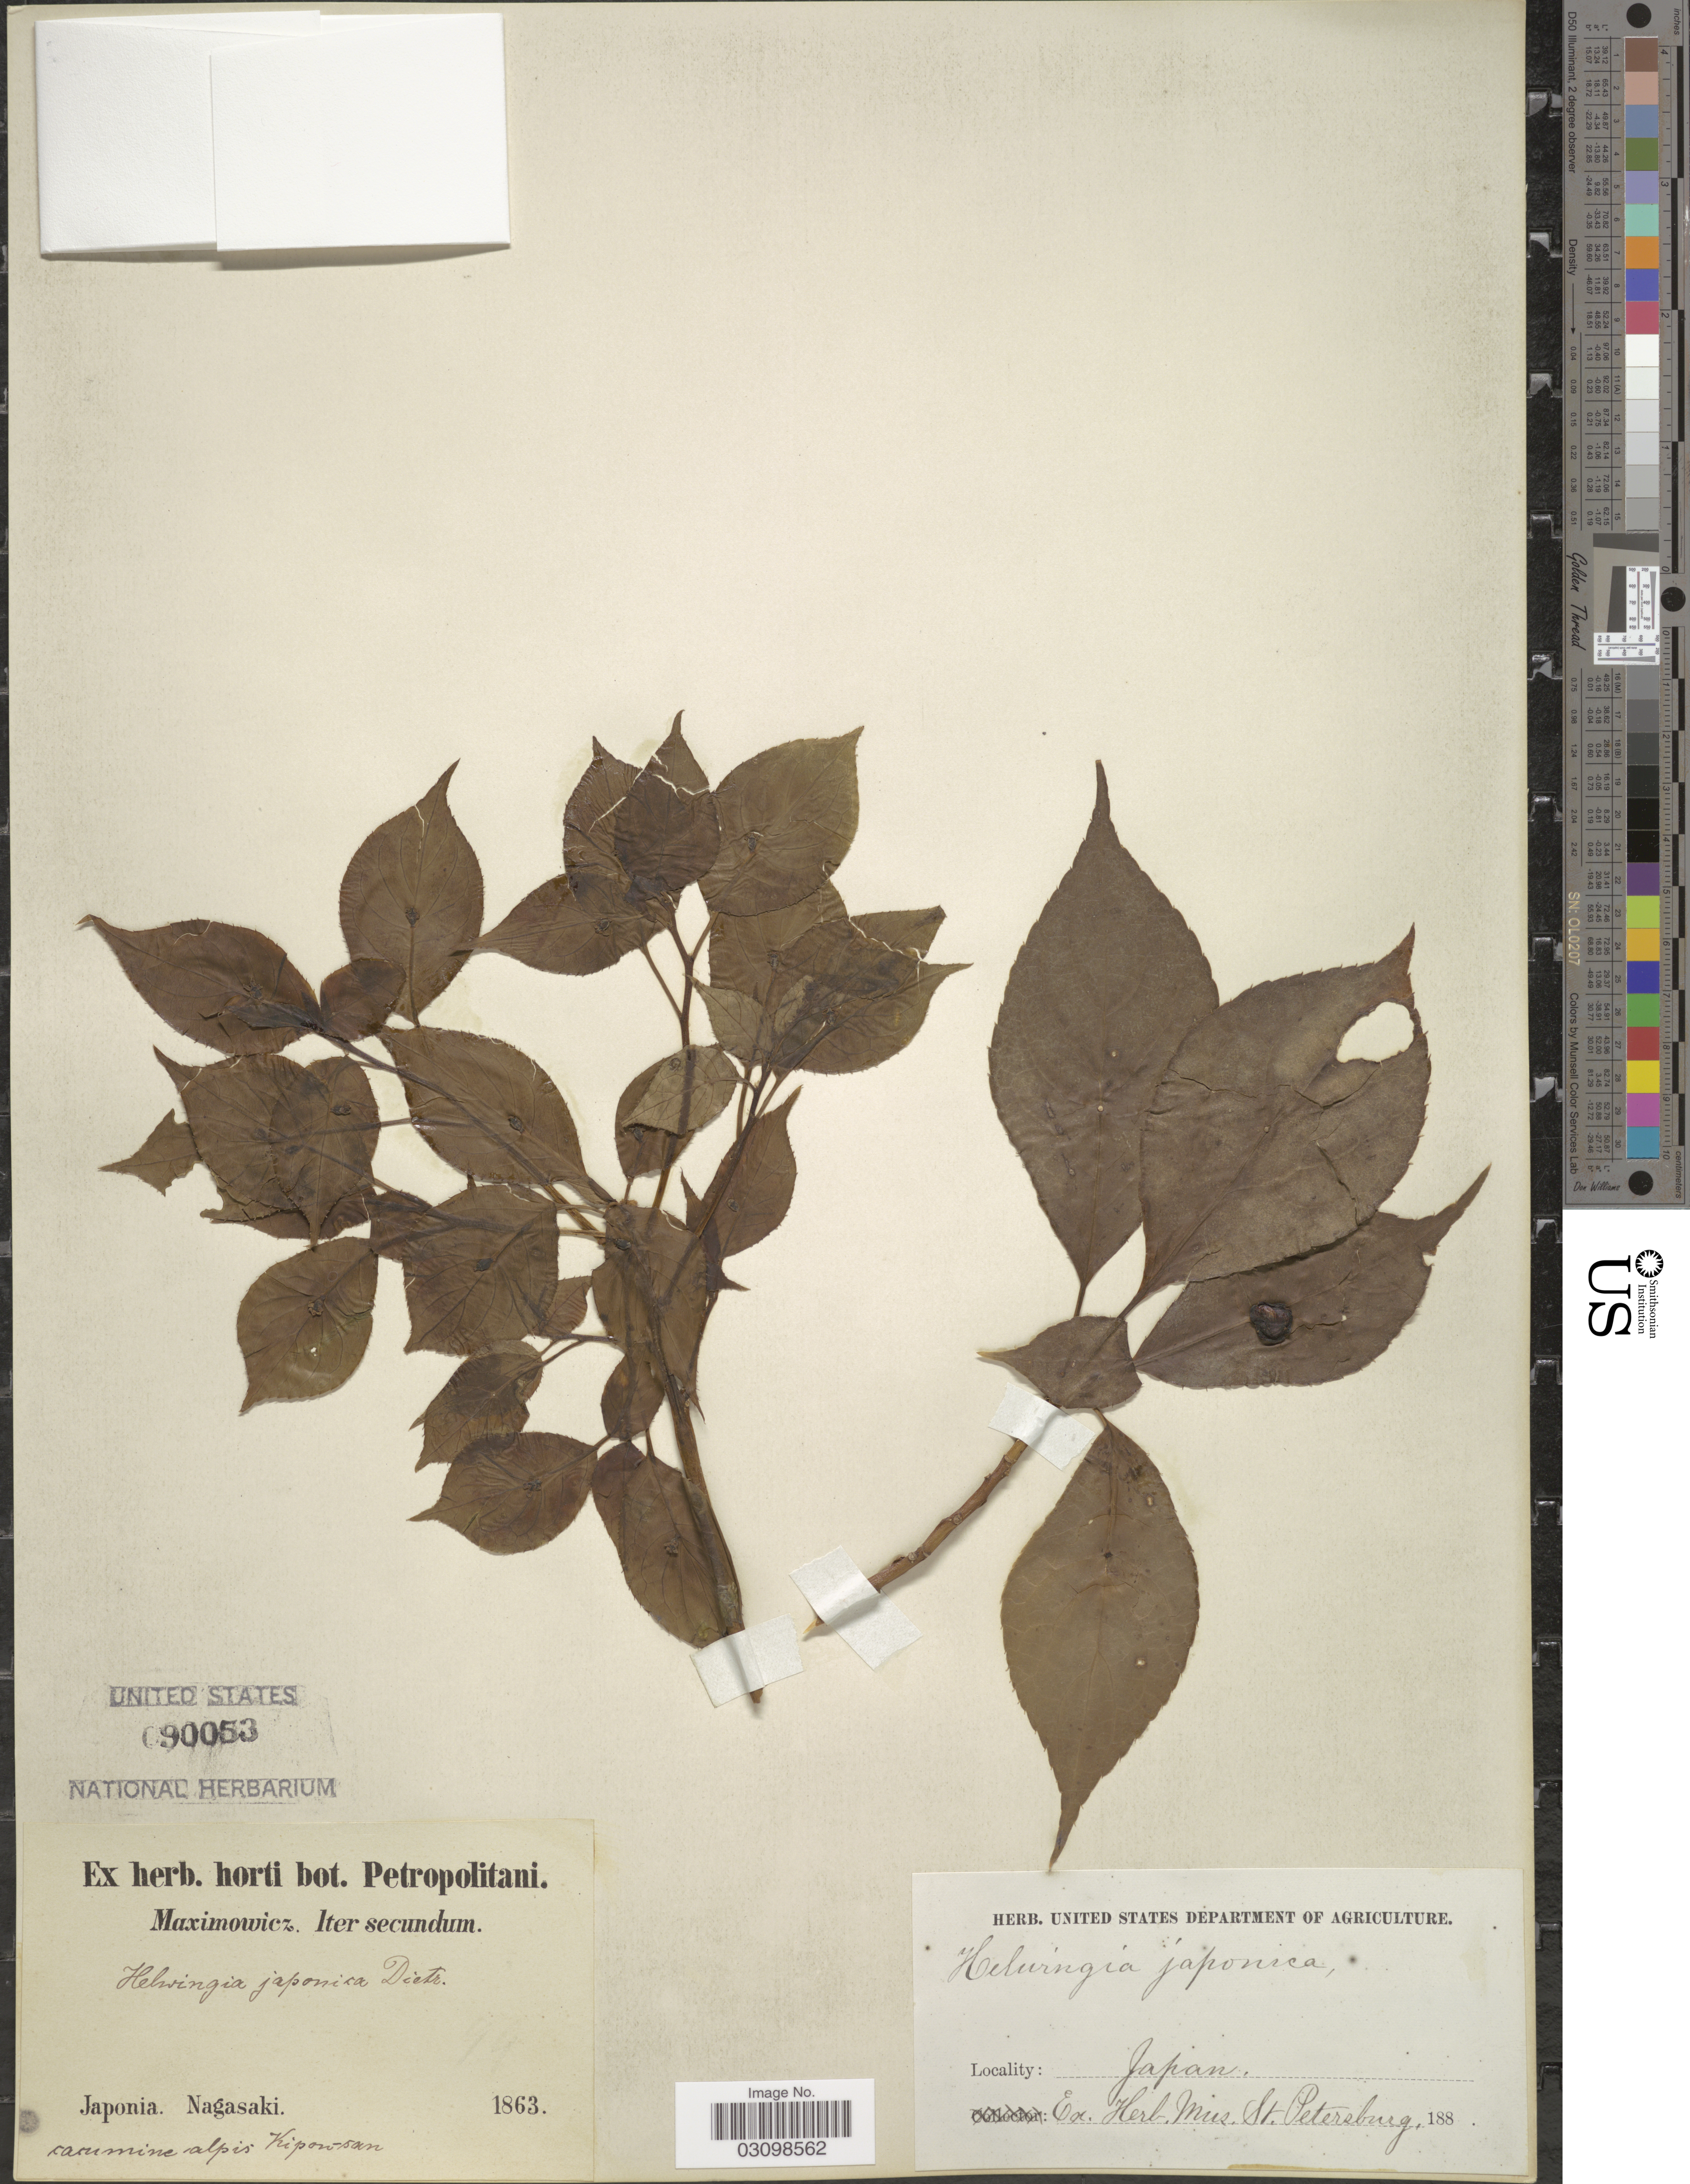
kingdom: Plantae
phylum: Tracheophyta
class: Magnoliopsida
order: Aquifoliales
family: Helwingiaceae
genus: Helwingia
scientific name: Helwingia japonica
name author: (Thunb.) Dietr.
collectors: Maximowicz, --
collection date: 1863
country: Japan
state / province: Nagasaki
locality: Cacumine alpis Kipowsan.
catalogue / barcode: US 99053